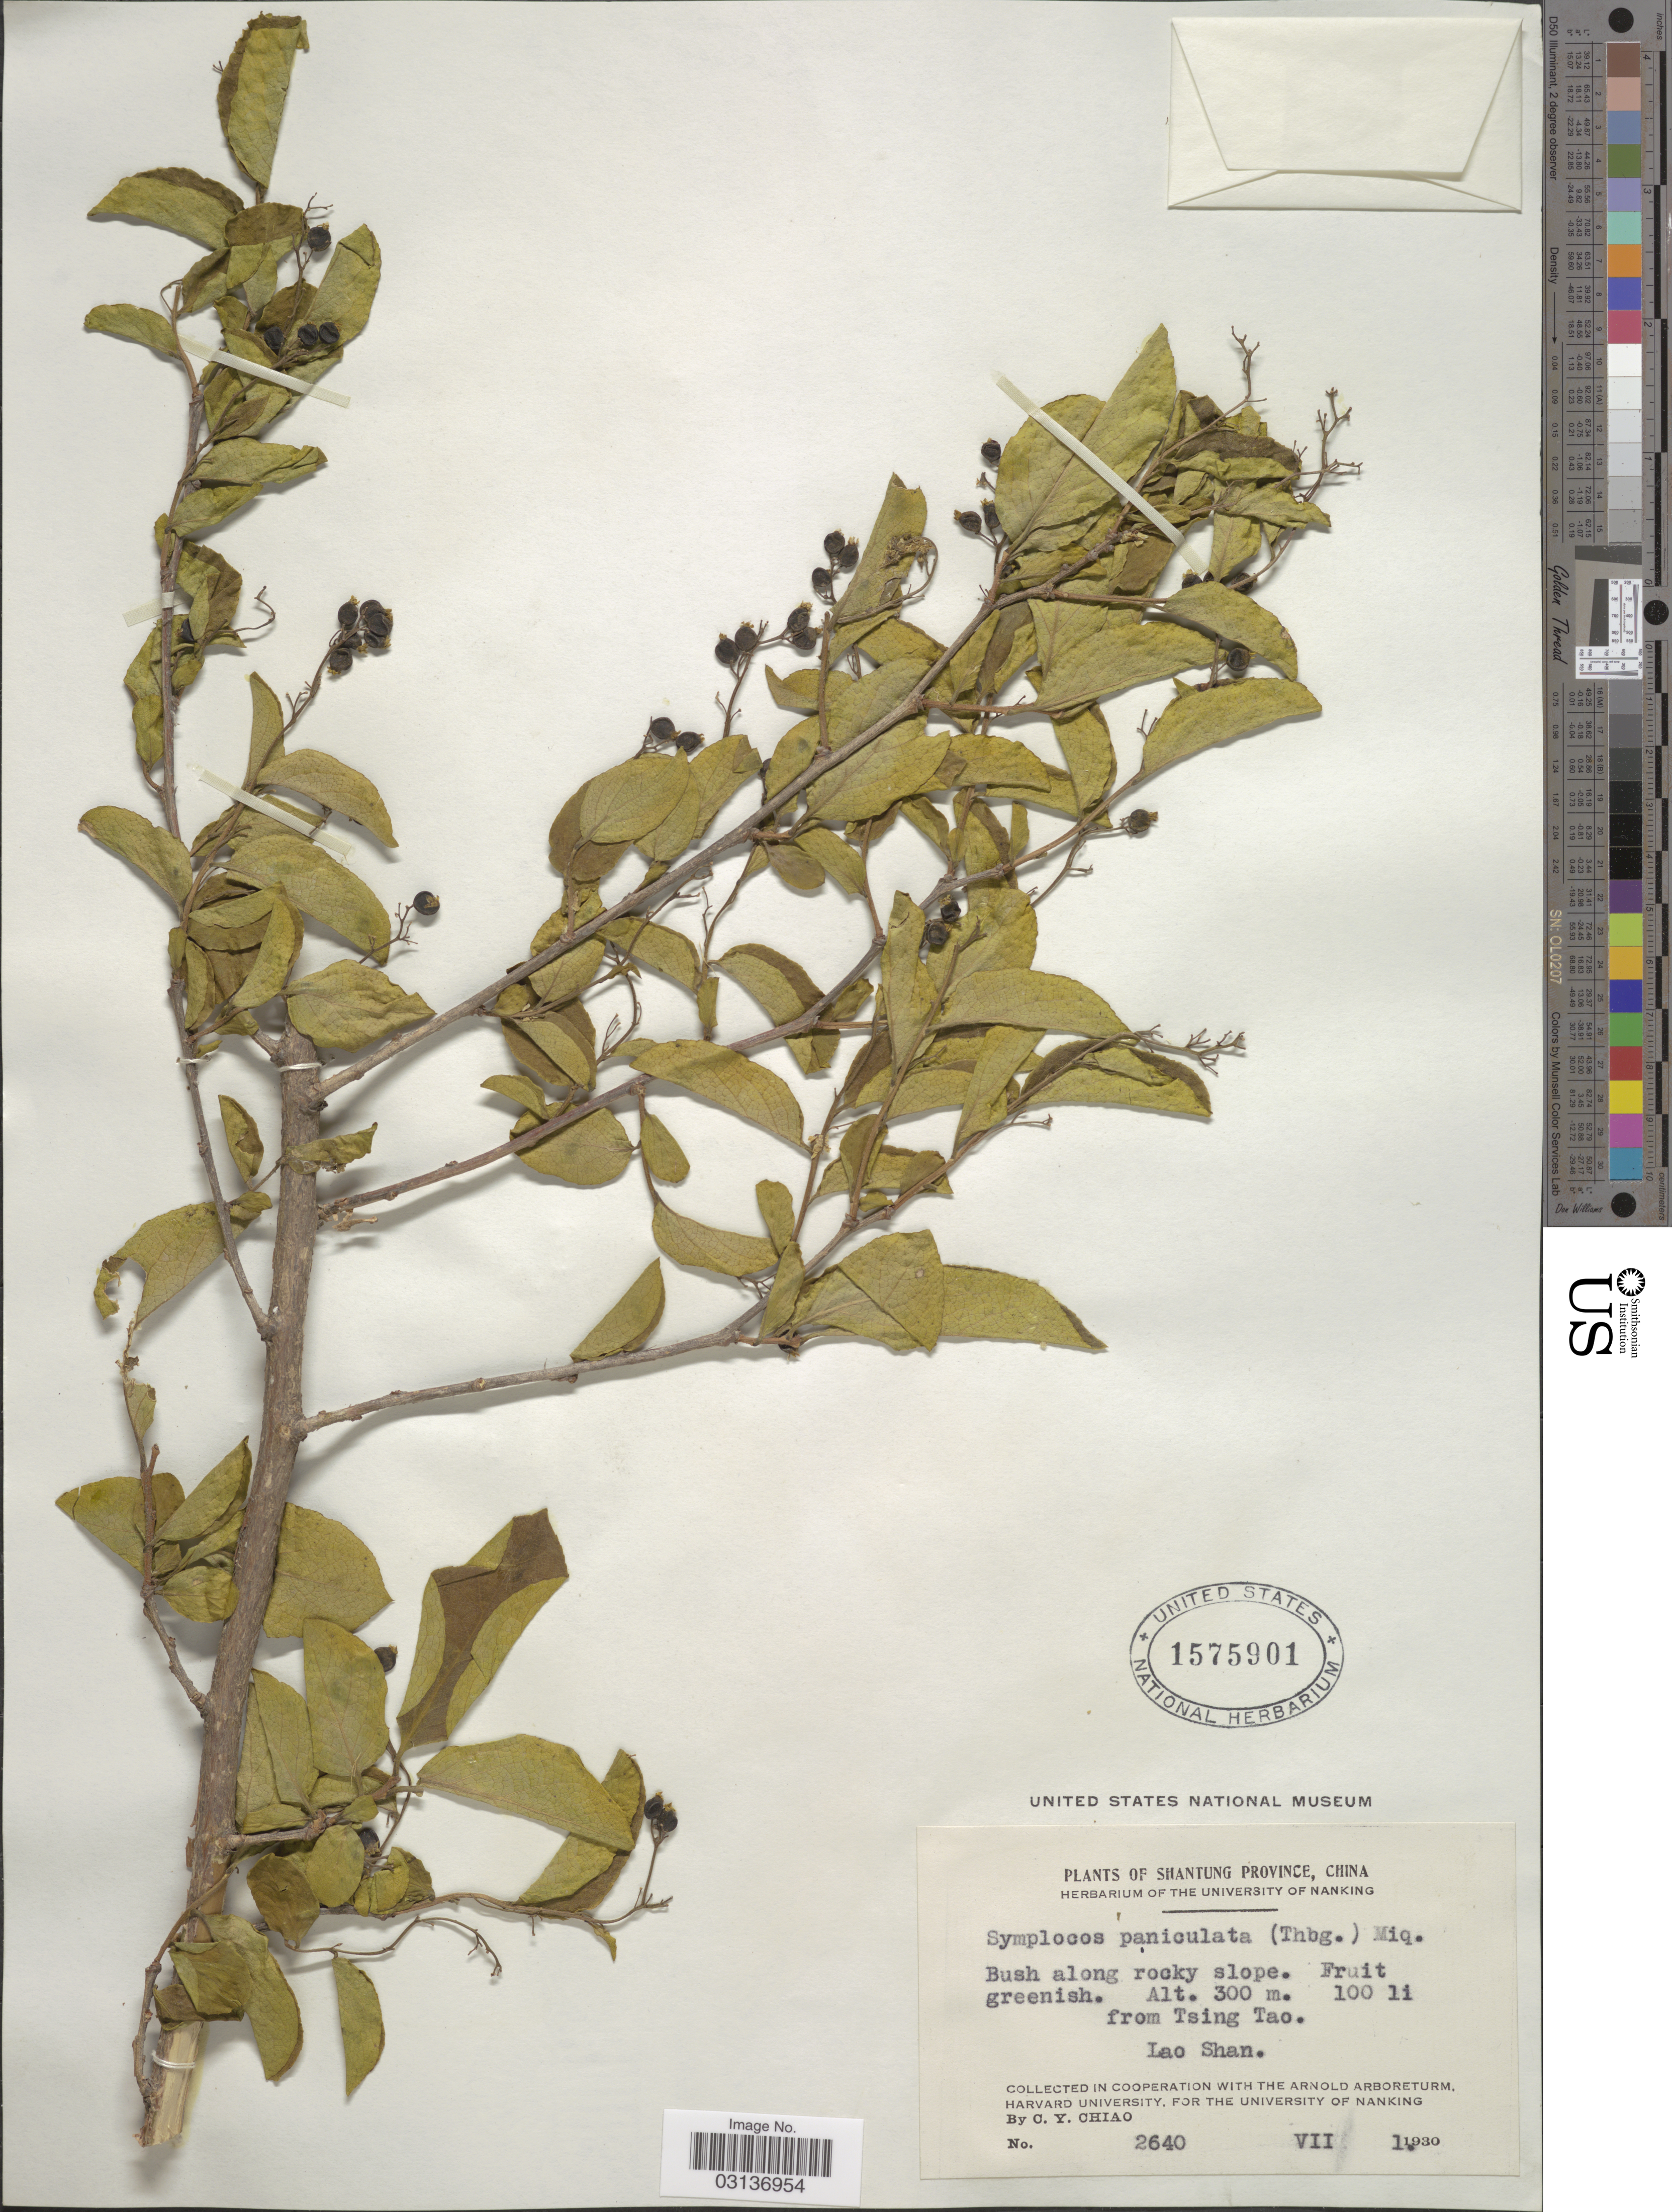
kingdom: Plantae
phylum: Tracheophyta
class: Magnoliopsida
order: Ericales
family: Symplocaceae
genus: Symplocos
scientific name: Symplocos paniculata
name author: Miq.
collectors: C. Y. Chiao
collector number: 2640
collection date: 1930-07-01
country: China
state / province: Shandong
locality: Shantung Province. Bush along rocky slope. 100 li from Tsing Tao. Lao Shan.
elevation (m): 300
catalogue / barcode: US 1575901